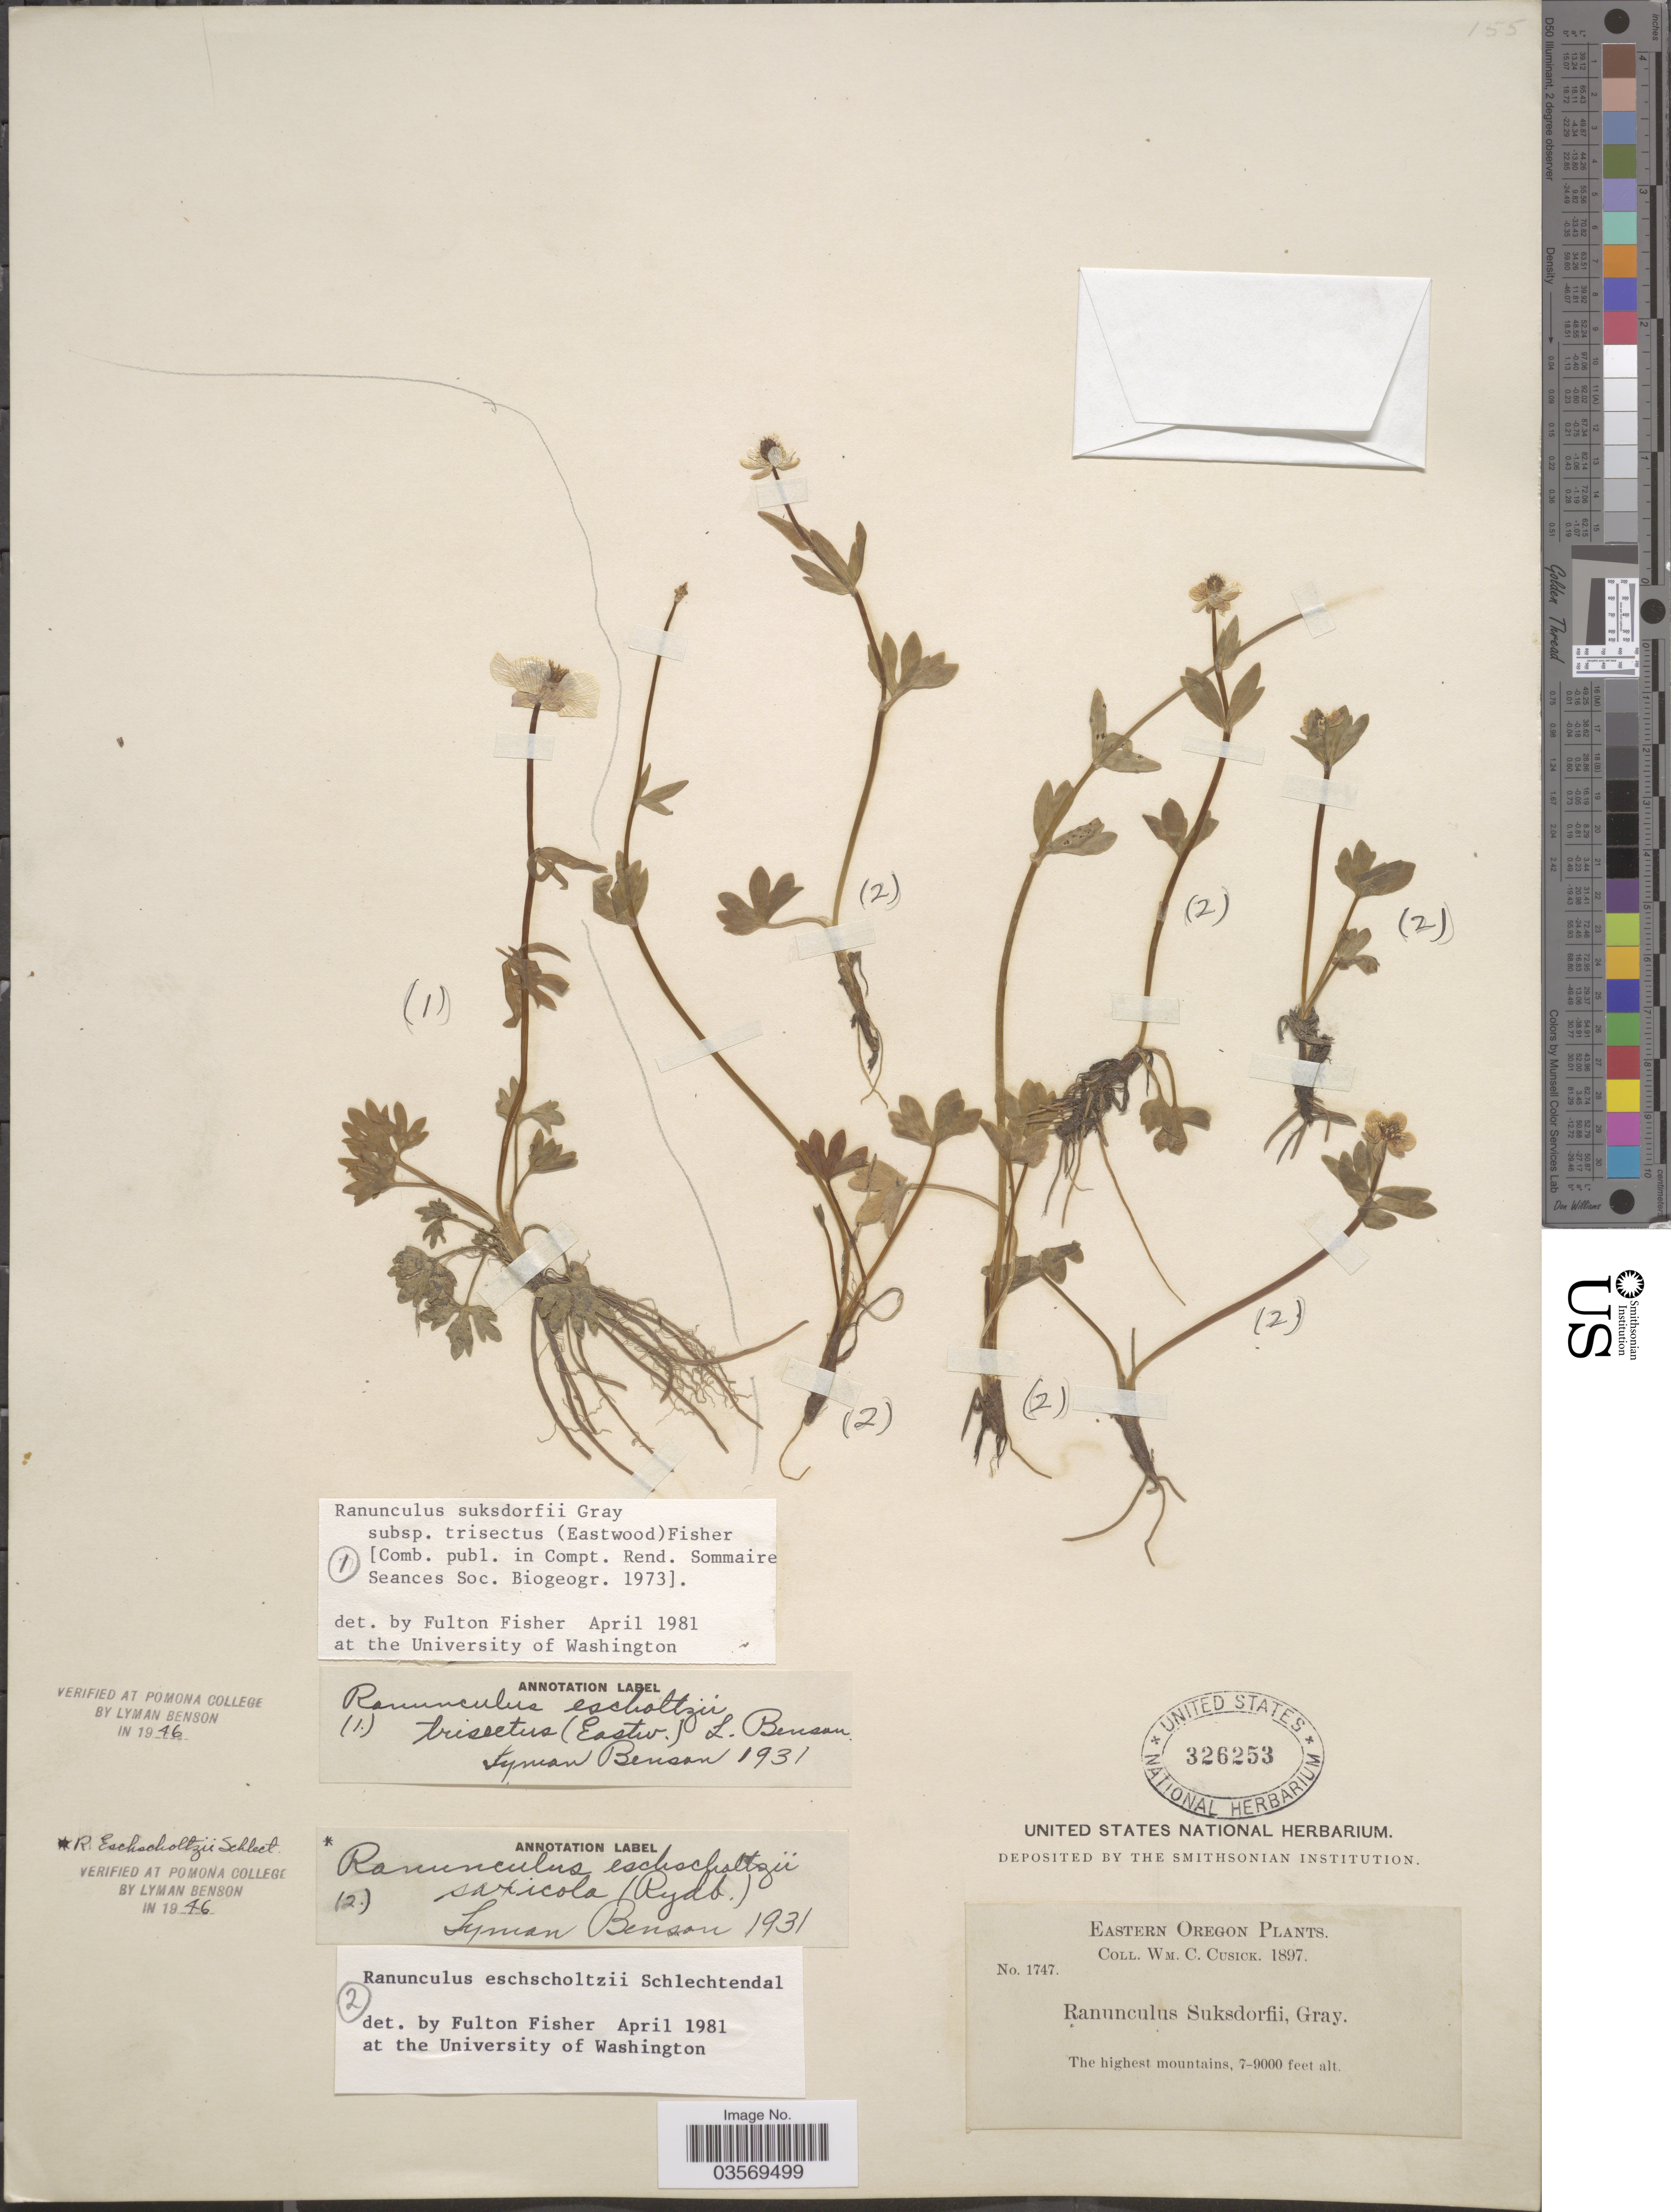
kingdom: Plantae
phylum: Tracheophyta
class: Magnoliopsida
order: Ranunculales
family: Ranunculaceae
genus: Ranunculus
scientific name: Ranunculus suksdorfii subsp. trisectus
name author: (Eastw.) F.J.F. Fisher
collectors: W. C. Cusick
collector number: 1747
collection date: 1897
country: United States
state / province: Oregon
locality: Eastern Oregon.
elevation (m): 2134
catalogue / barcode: US 326253